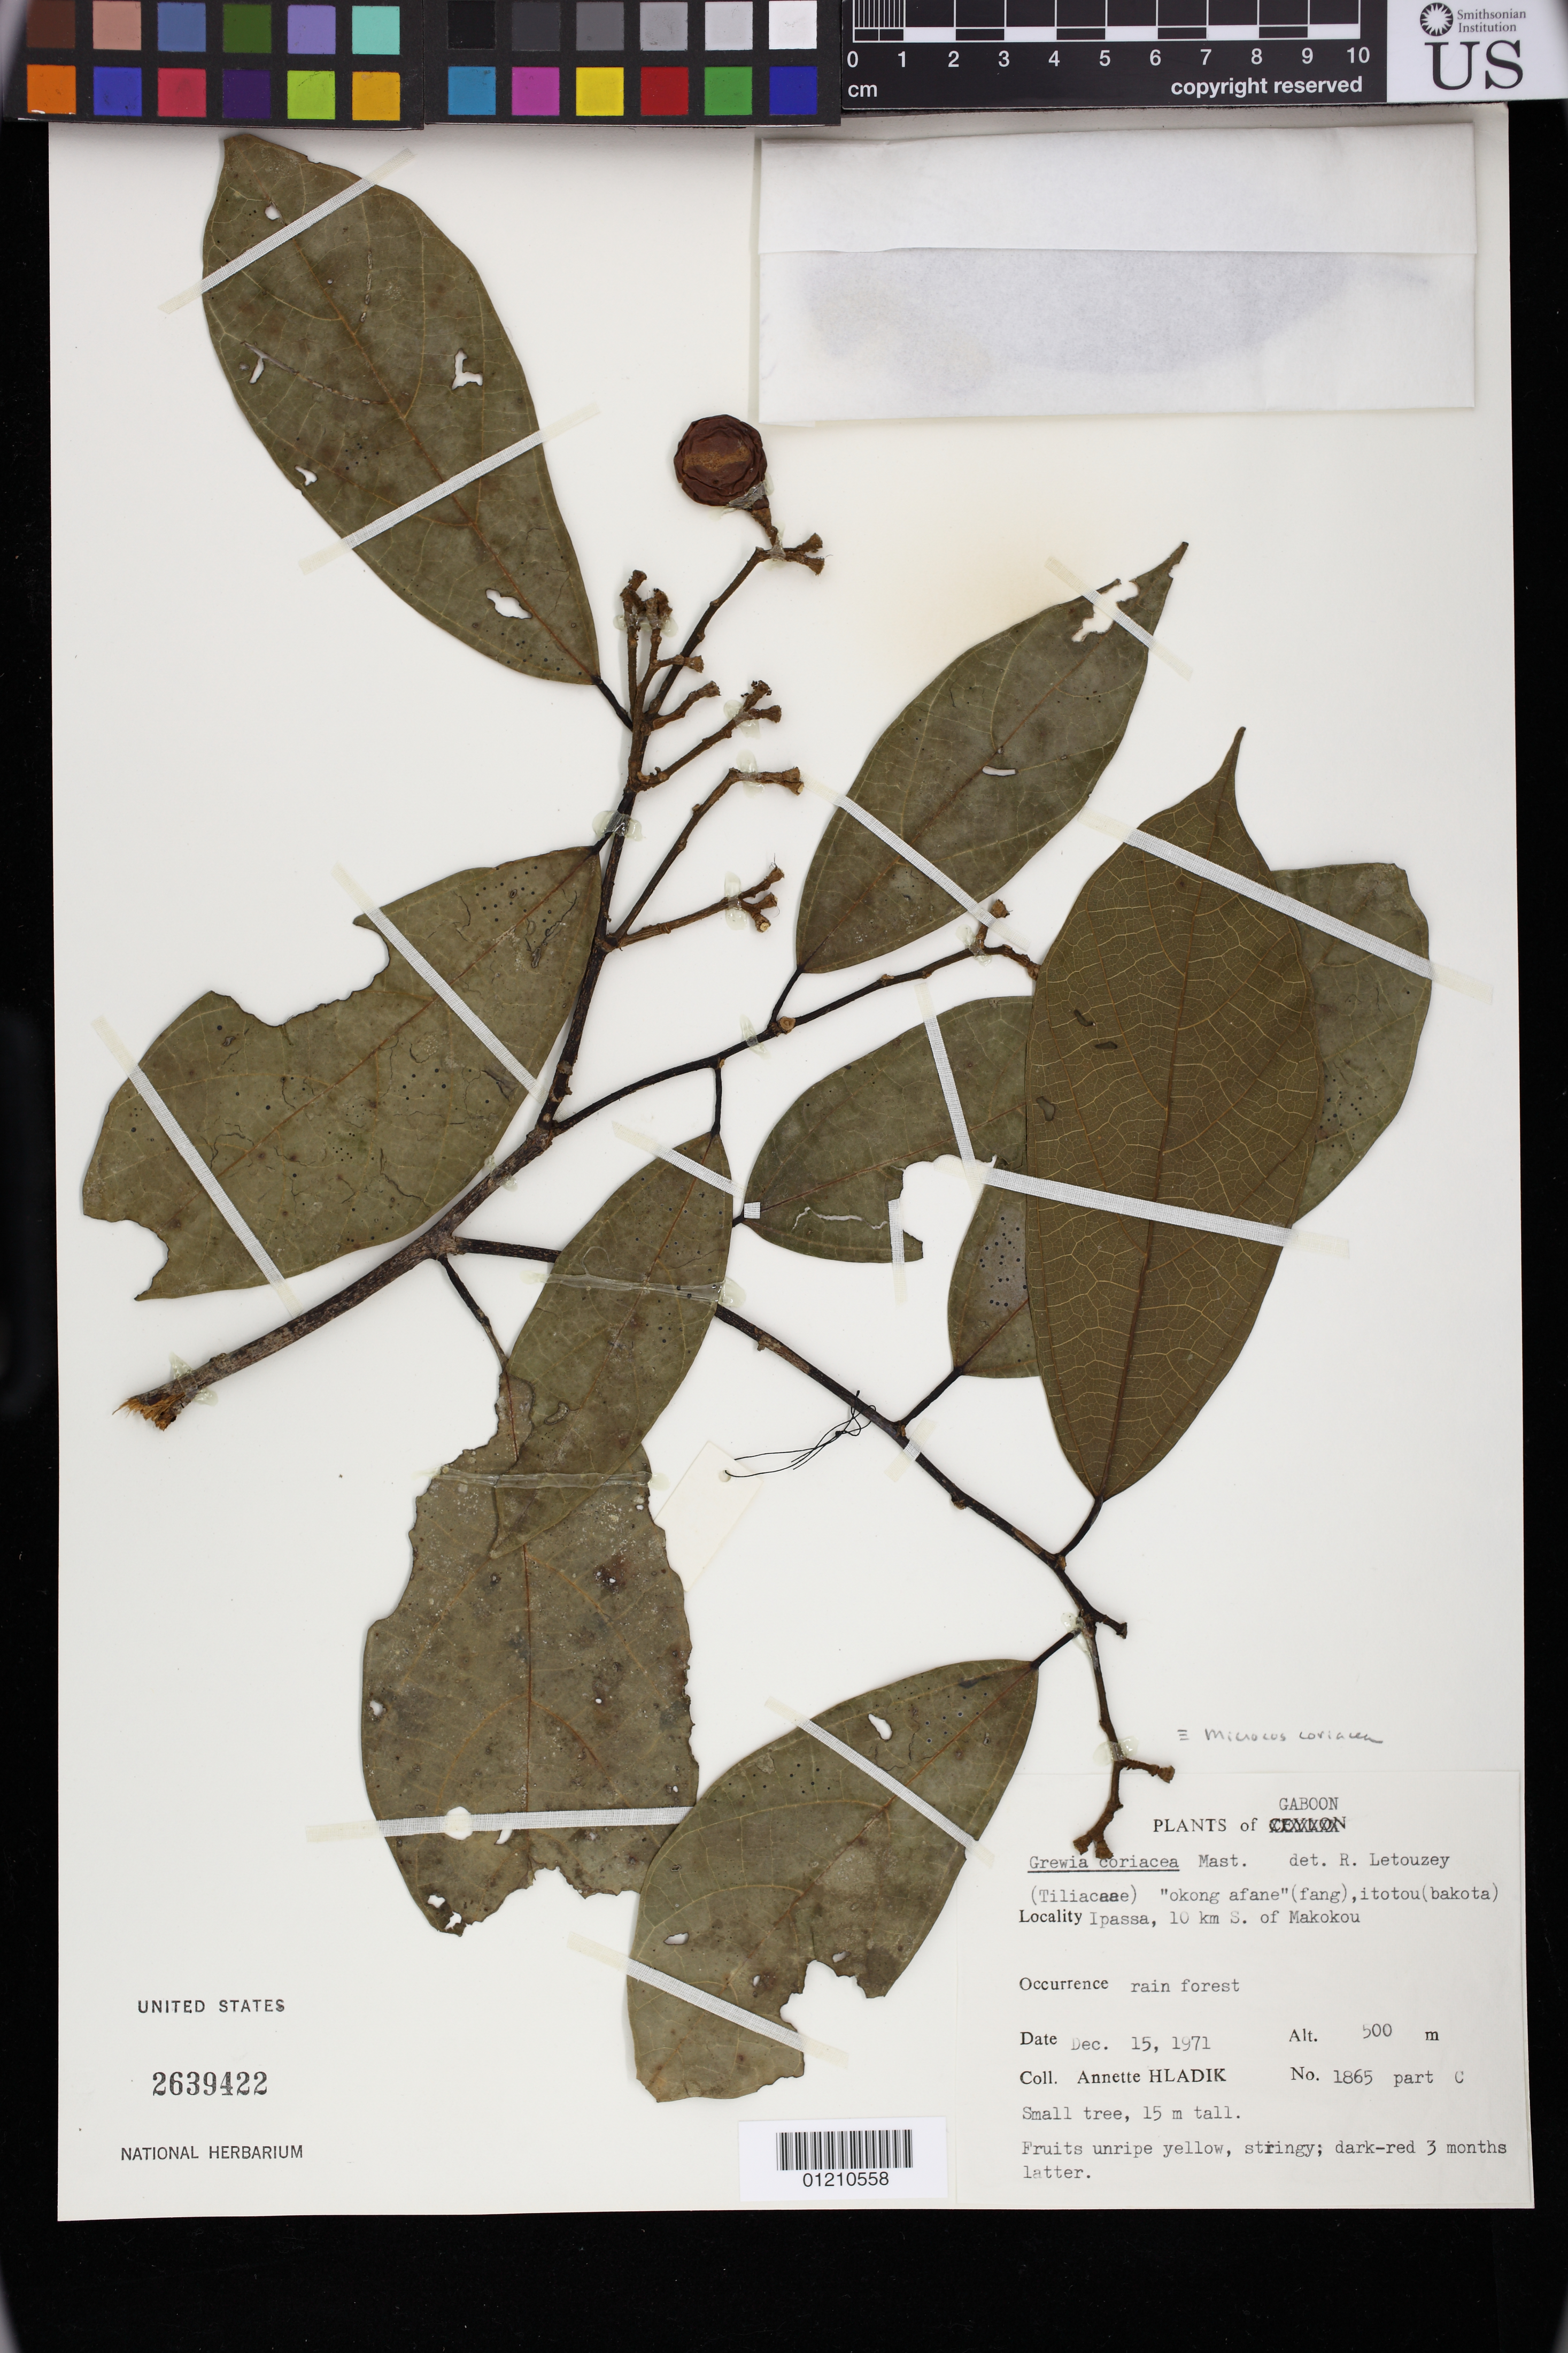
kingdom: Plantae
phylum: Tracheophyta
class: Magnoliopsida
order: Malvales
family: Malvaceae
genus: Microcos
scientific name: Microcos coriacea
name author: (Mast.) Burret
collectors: A. Hladik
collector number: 1865 part c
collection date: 1971-12-15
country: Gabon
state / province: Ogooue-Ivindo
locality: Ipassa 10 km S. of Makokou. Rain forest.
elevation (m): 500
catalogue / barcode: US 2639422